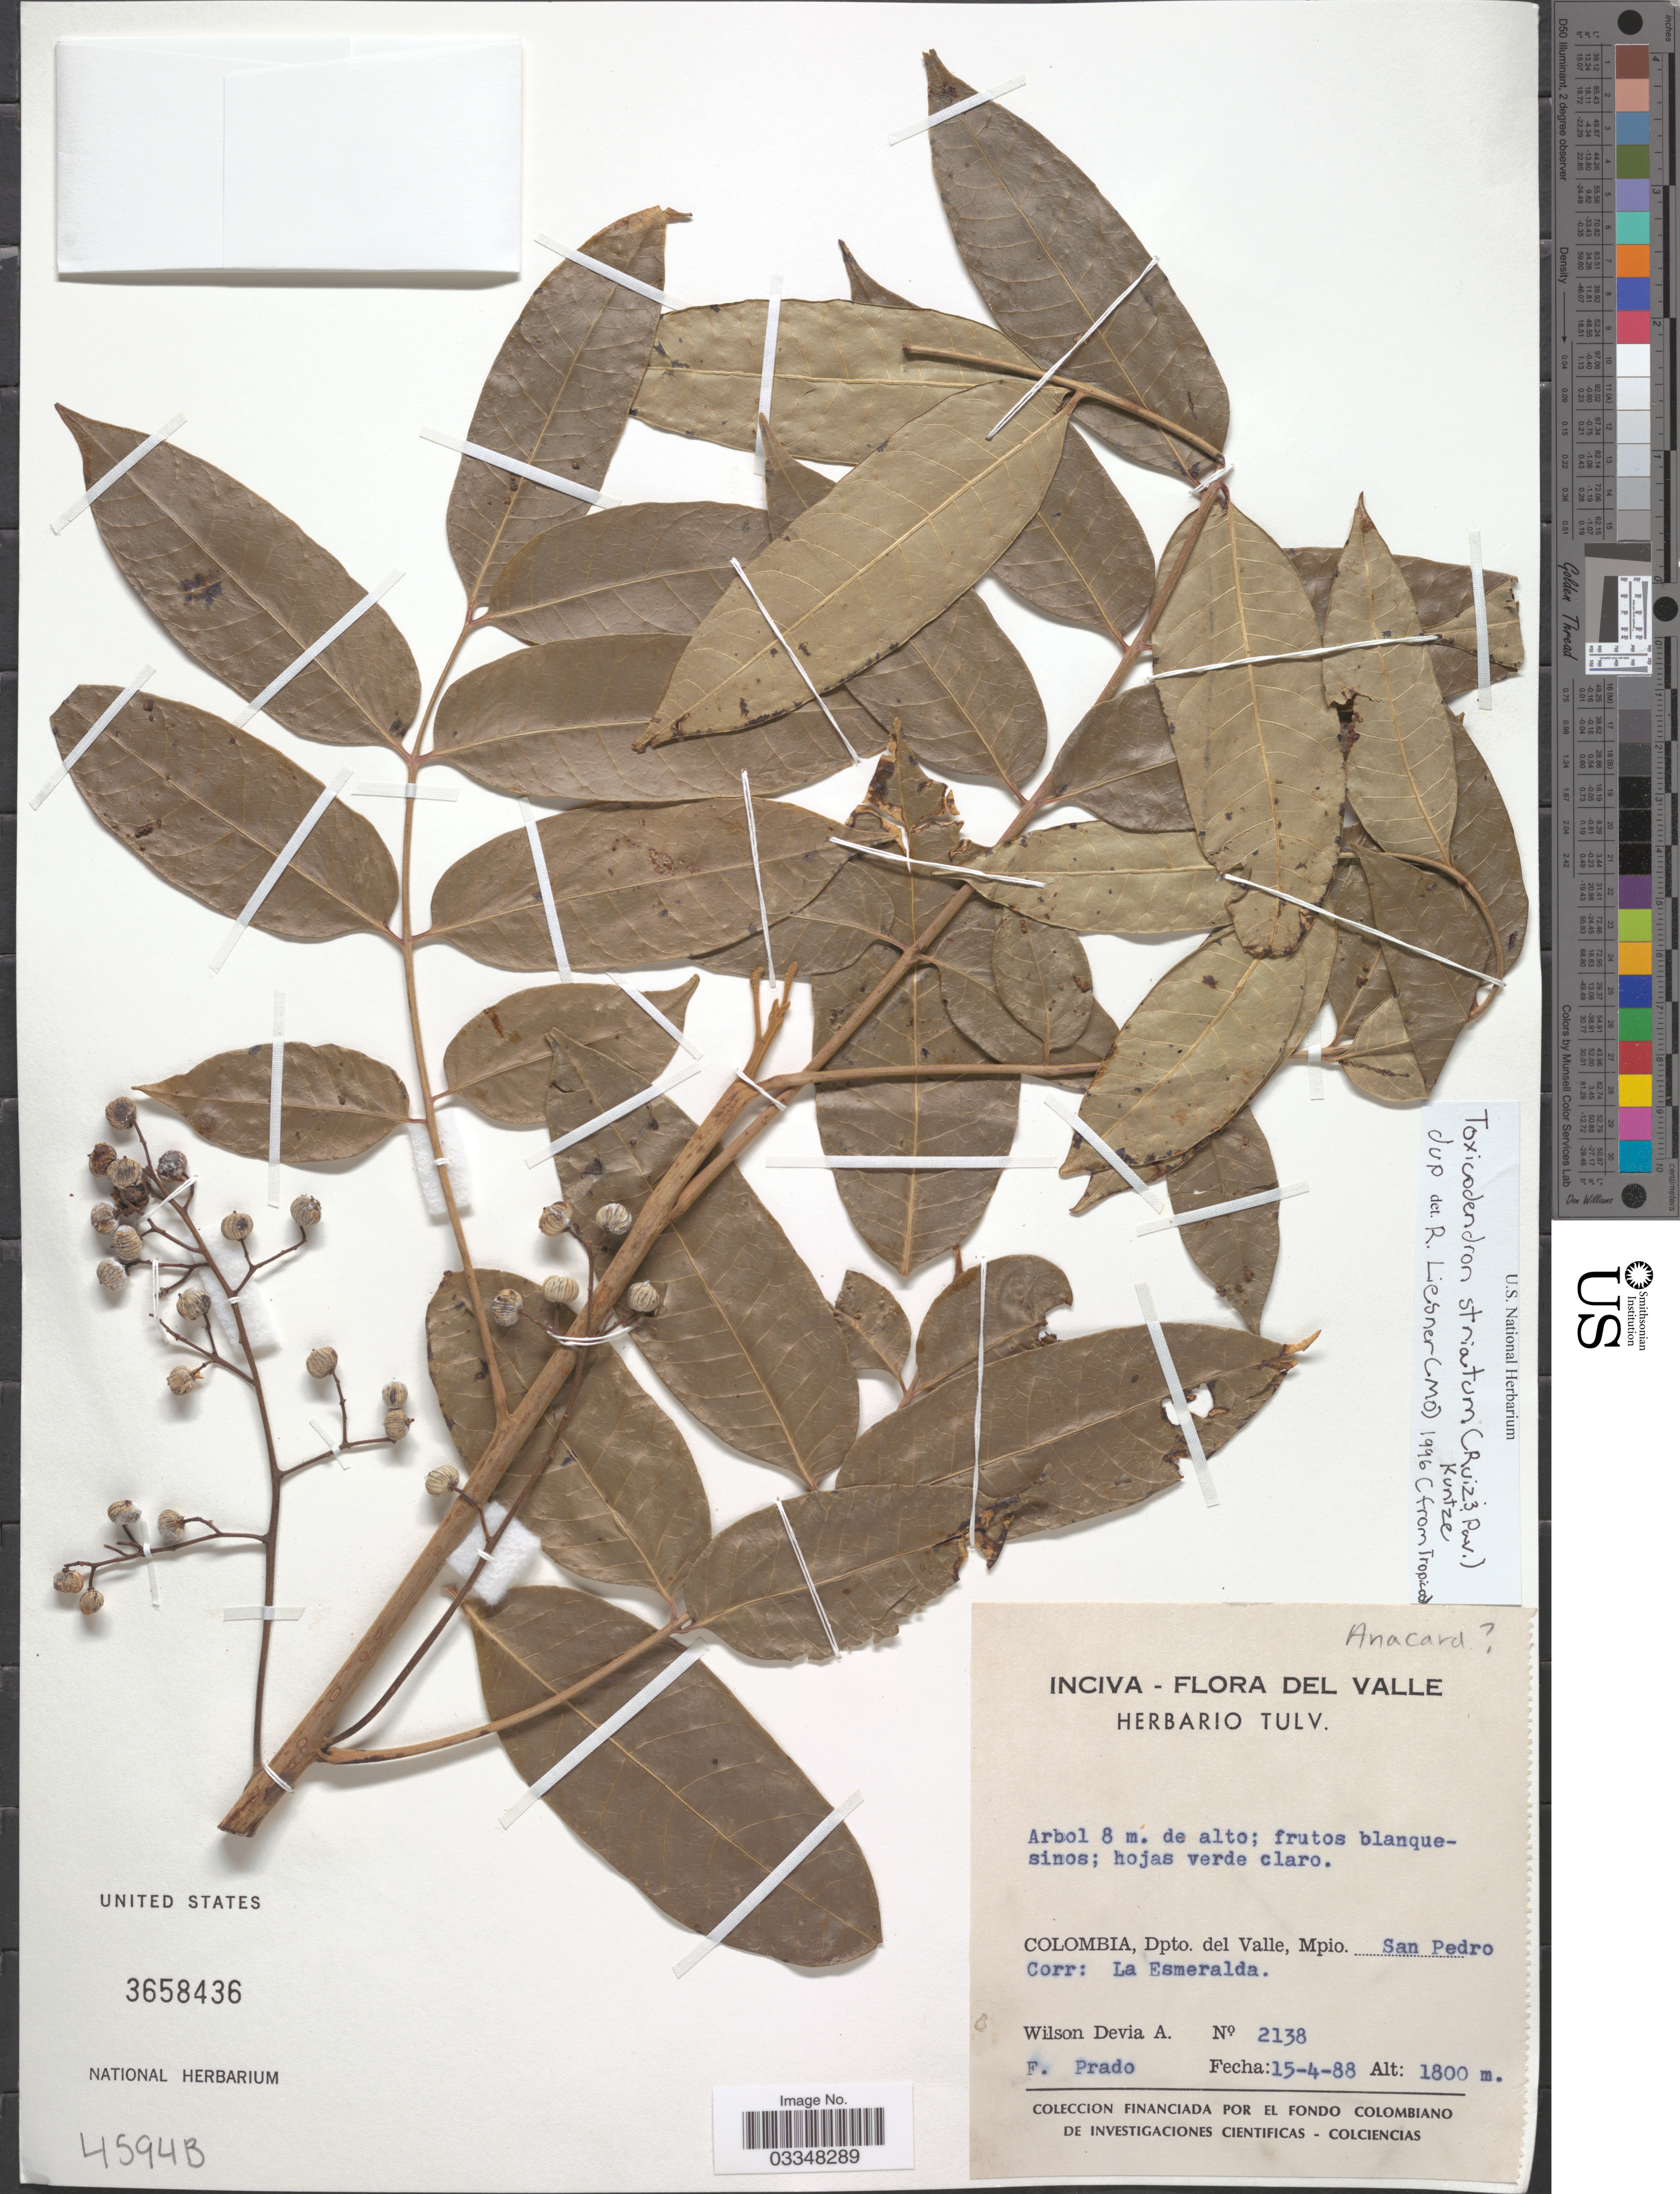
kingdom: Plantae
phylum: Tracheophyta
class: Magnoliopsida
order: Sapindales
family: Anacardiaceae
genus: Toxicodendron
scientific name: Toxicodendron striatum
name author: (Ruiz & Pav.) Kuntze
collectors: W. Devia A. & F. Prado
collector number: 2138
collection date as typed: Transcribed d/m/y: 15/4/88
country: Colombia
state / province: Valle del Cauca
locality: Dpto. del Valle, Mpio. San Pedro Corr: La Esmeralda.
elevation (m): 1800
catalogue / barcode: US 3658436